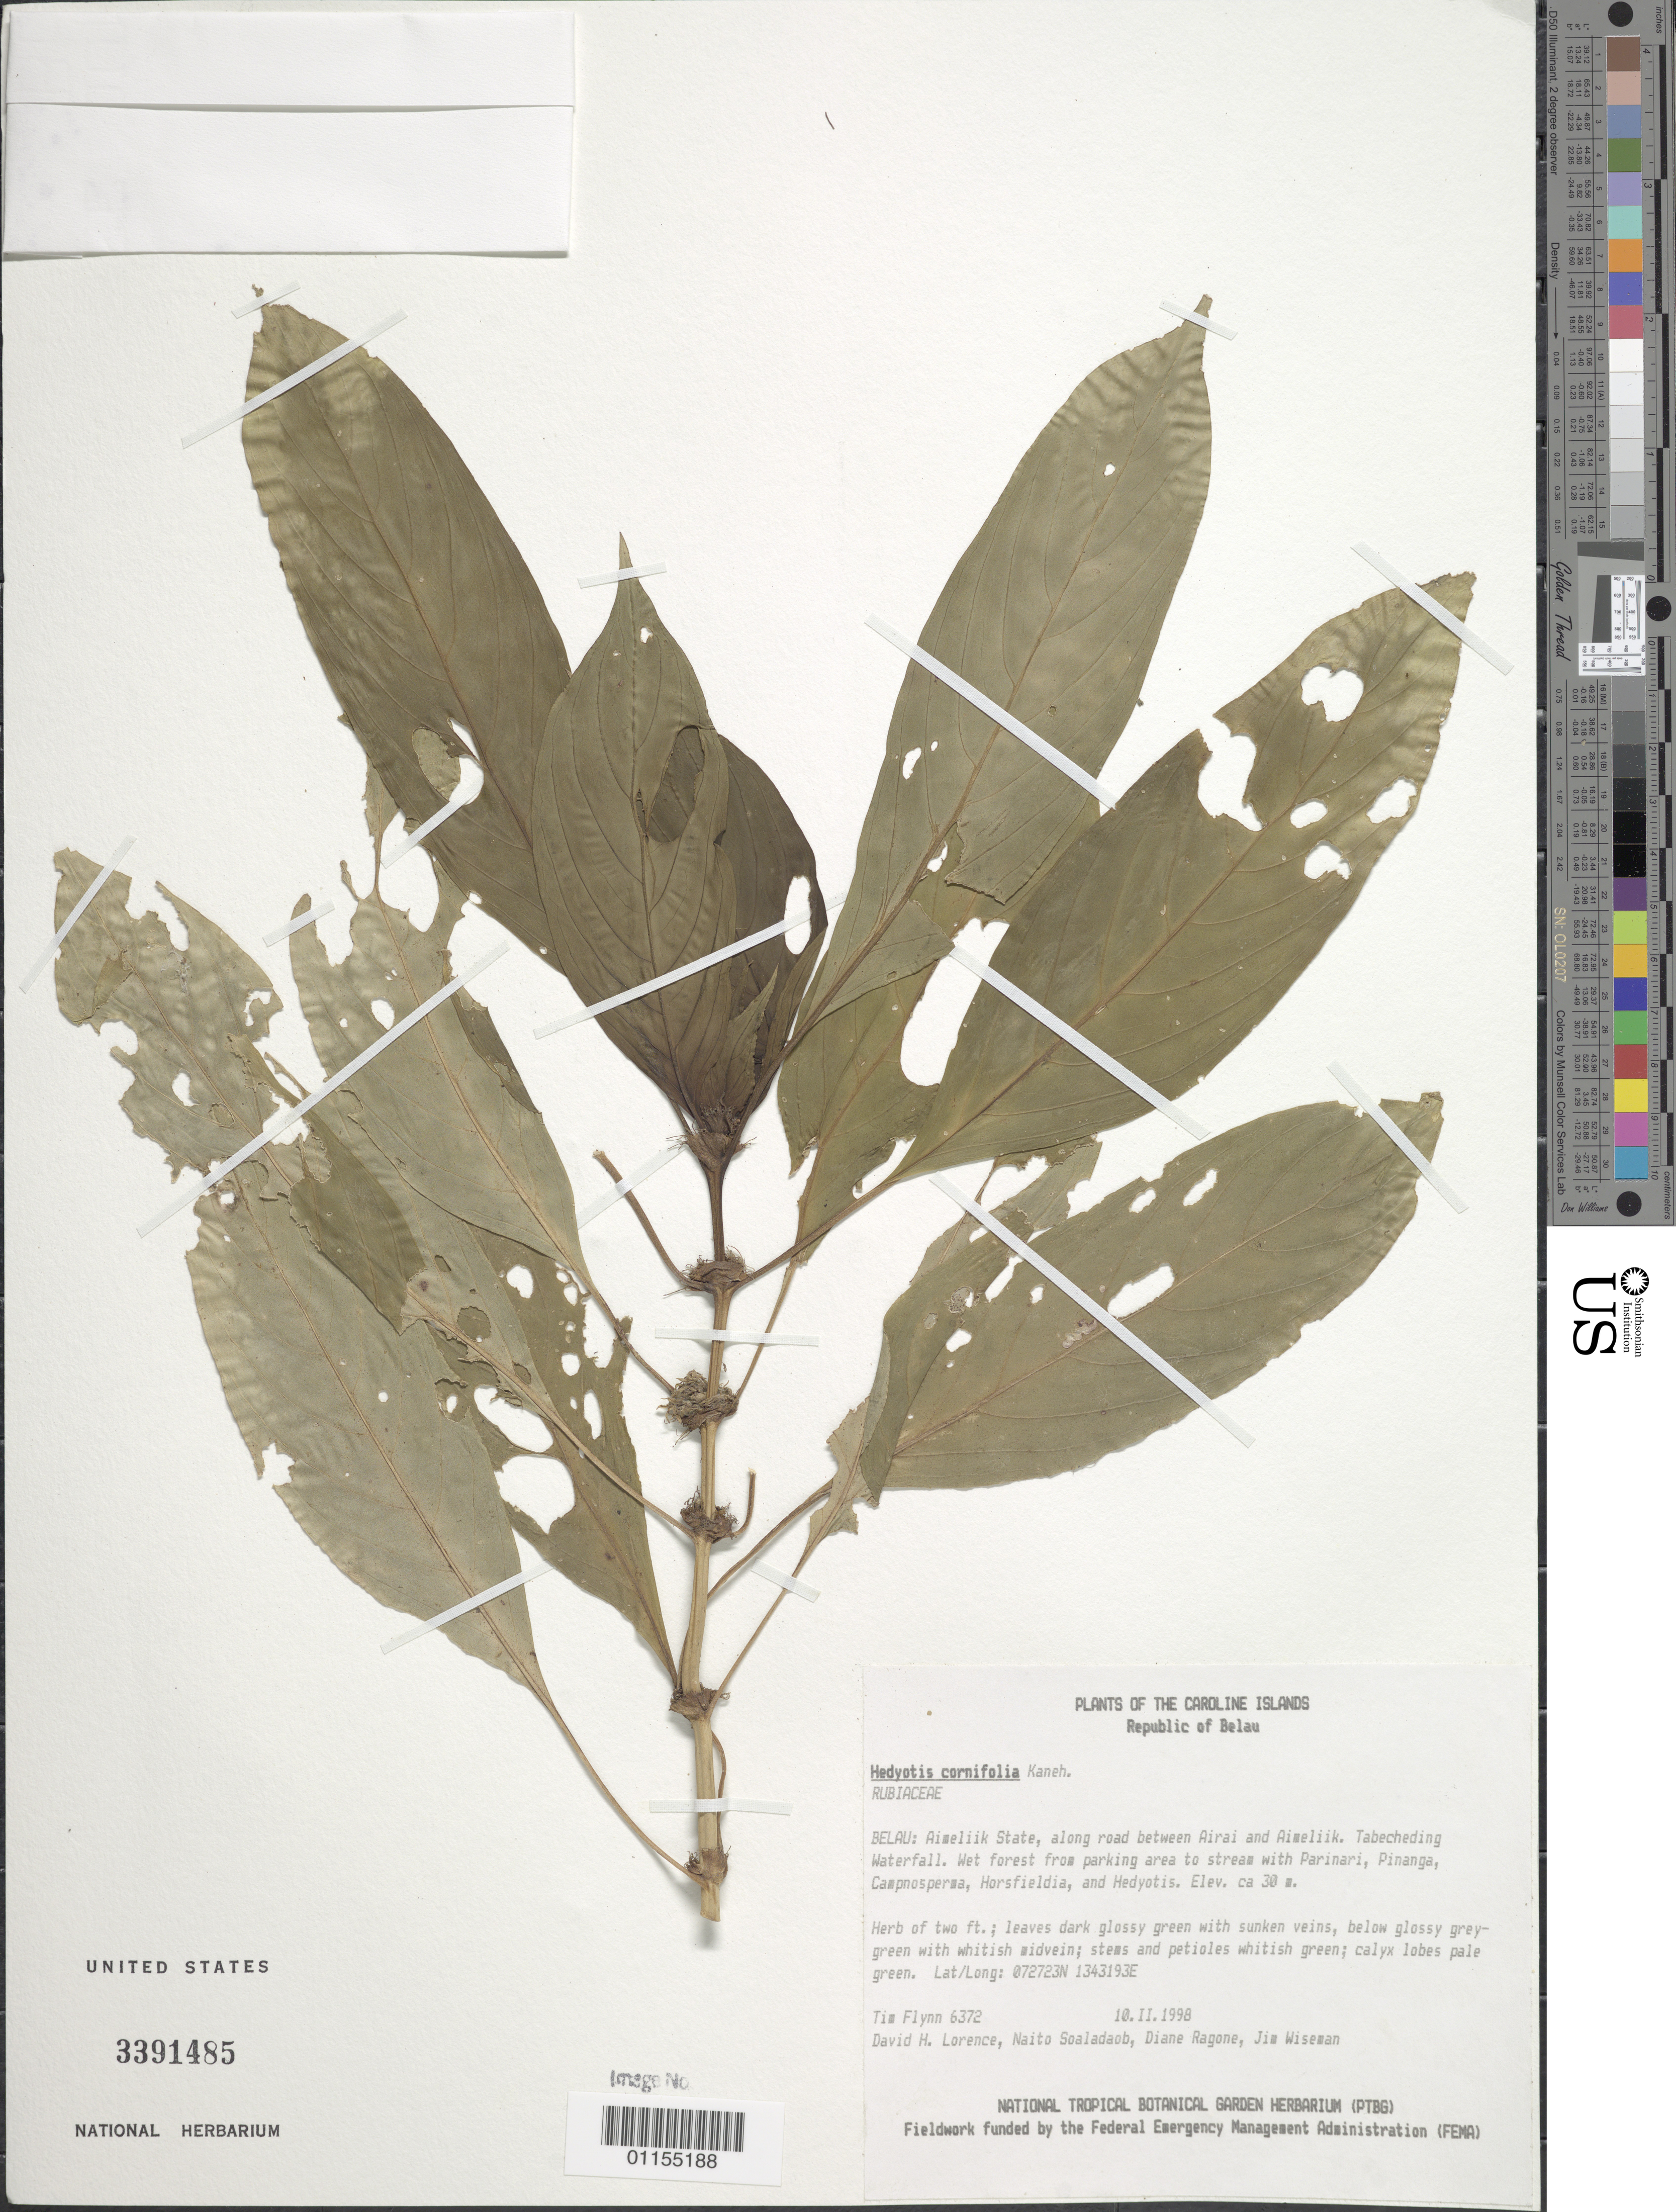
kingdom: Plantae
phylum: Tracheophyta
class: Magnoliopsida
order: Gentianales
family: Rubiaceae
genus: Hedyotis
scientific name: Hedyotis cornifolia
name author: Kaneh.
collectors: T. W. Flynn, D. Lorence, N. Soaladaob, D. Ragone & J. Wiseman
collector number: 6372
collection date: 1998-02-10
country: Palau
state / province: Aimeliik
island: Babeldaob [Babelthuap]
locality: Along road between Airai and Aimeliik, Tabecheding Waterfall. Parking area to stream.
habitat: Wet forest.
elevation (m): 30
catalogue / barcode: US 3391485